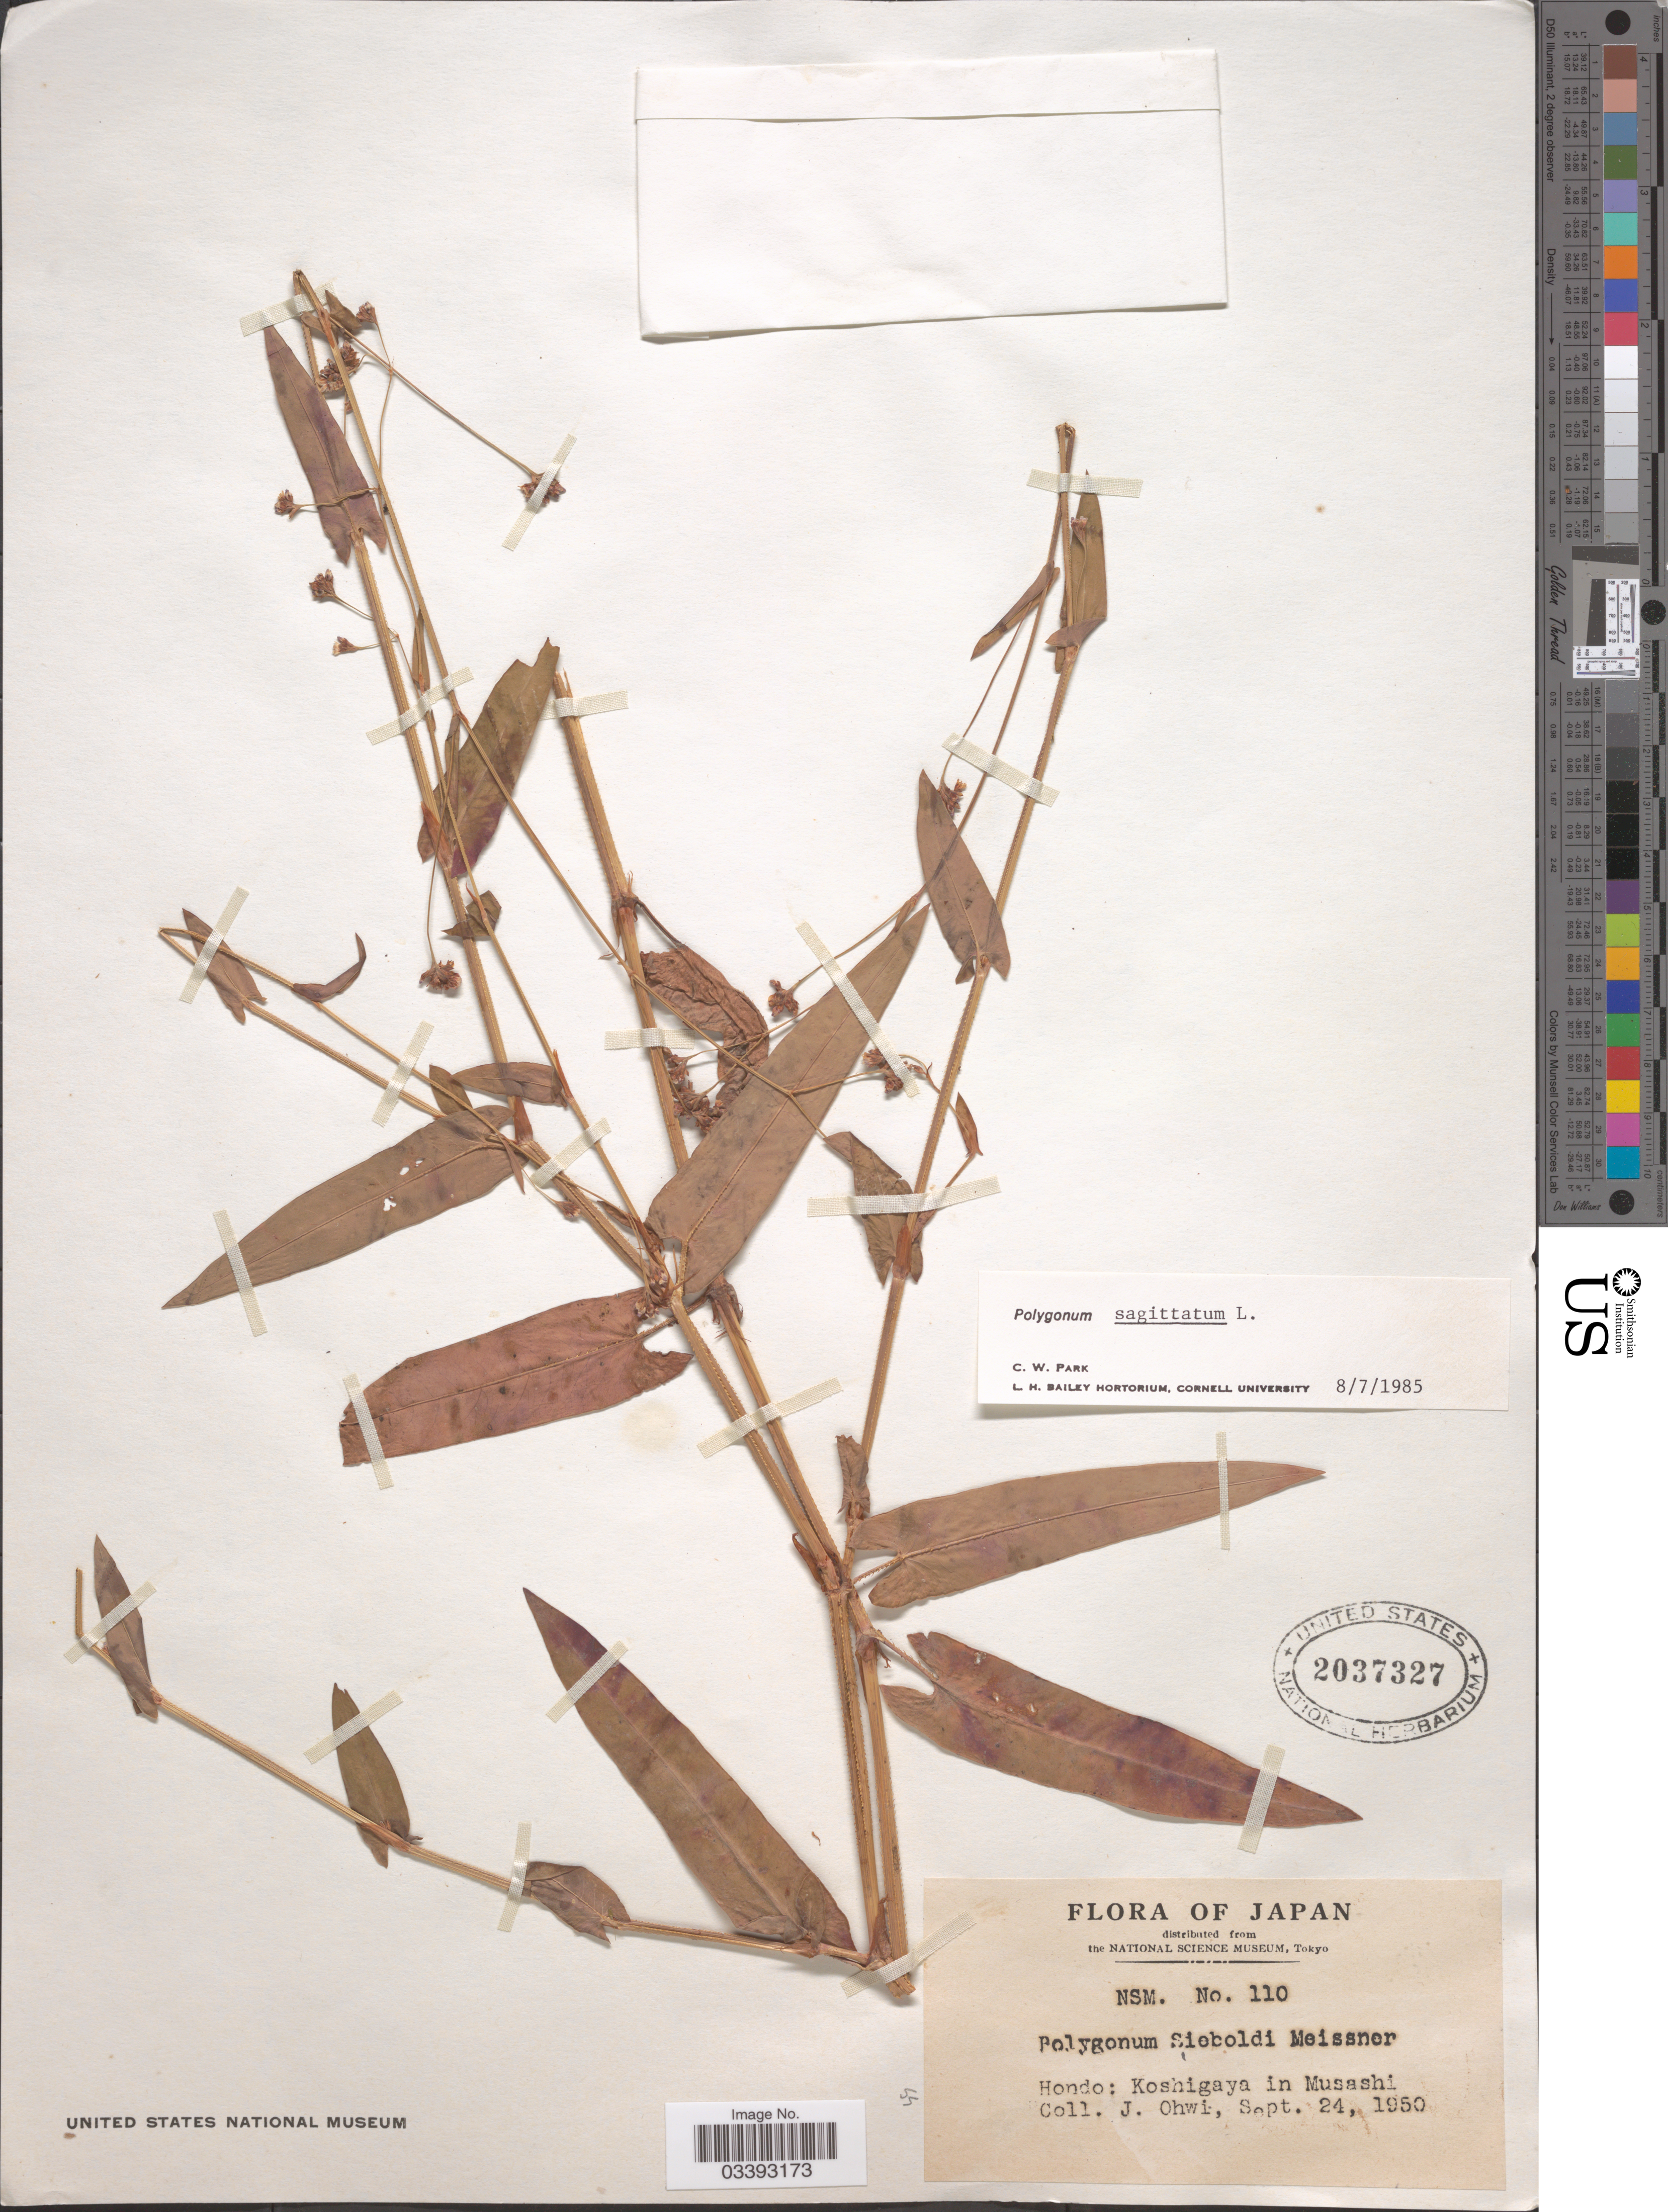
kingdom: Plantae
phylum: Tracheophyta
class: Magnoliopsida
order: Caryophyllales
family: Polygonaceae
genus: Persicaria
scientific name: Persicaria sp.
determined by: Atha, D. E.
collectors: J. Ohwi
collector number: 110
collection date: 1950-09-24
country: Japan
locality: Hondo: Koshigaya in Musashi.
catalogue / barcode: US 2037327